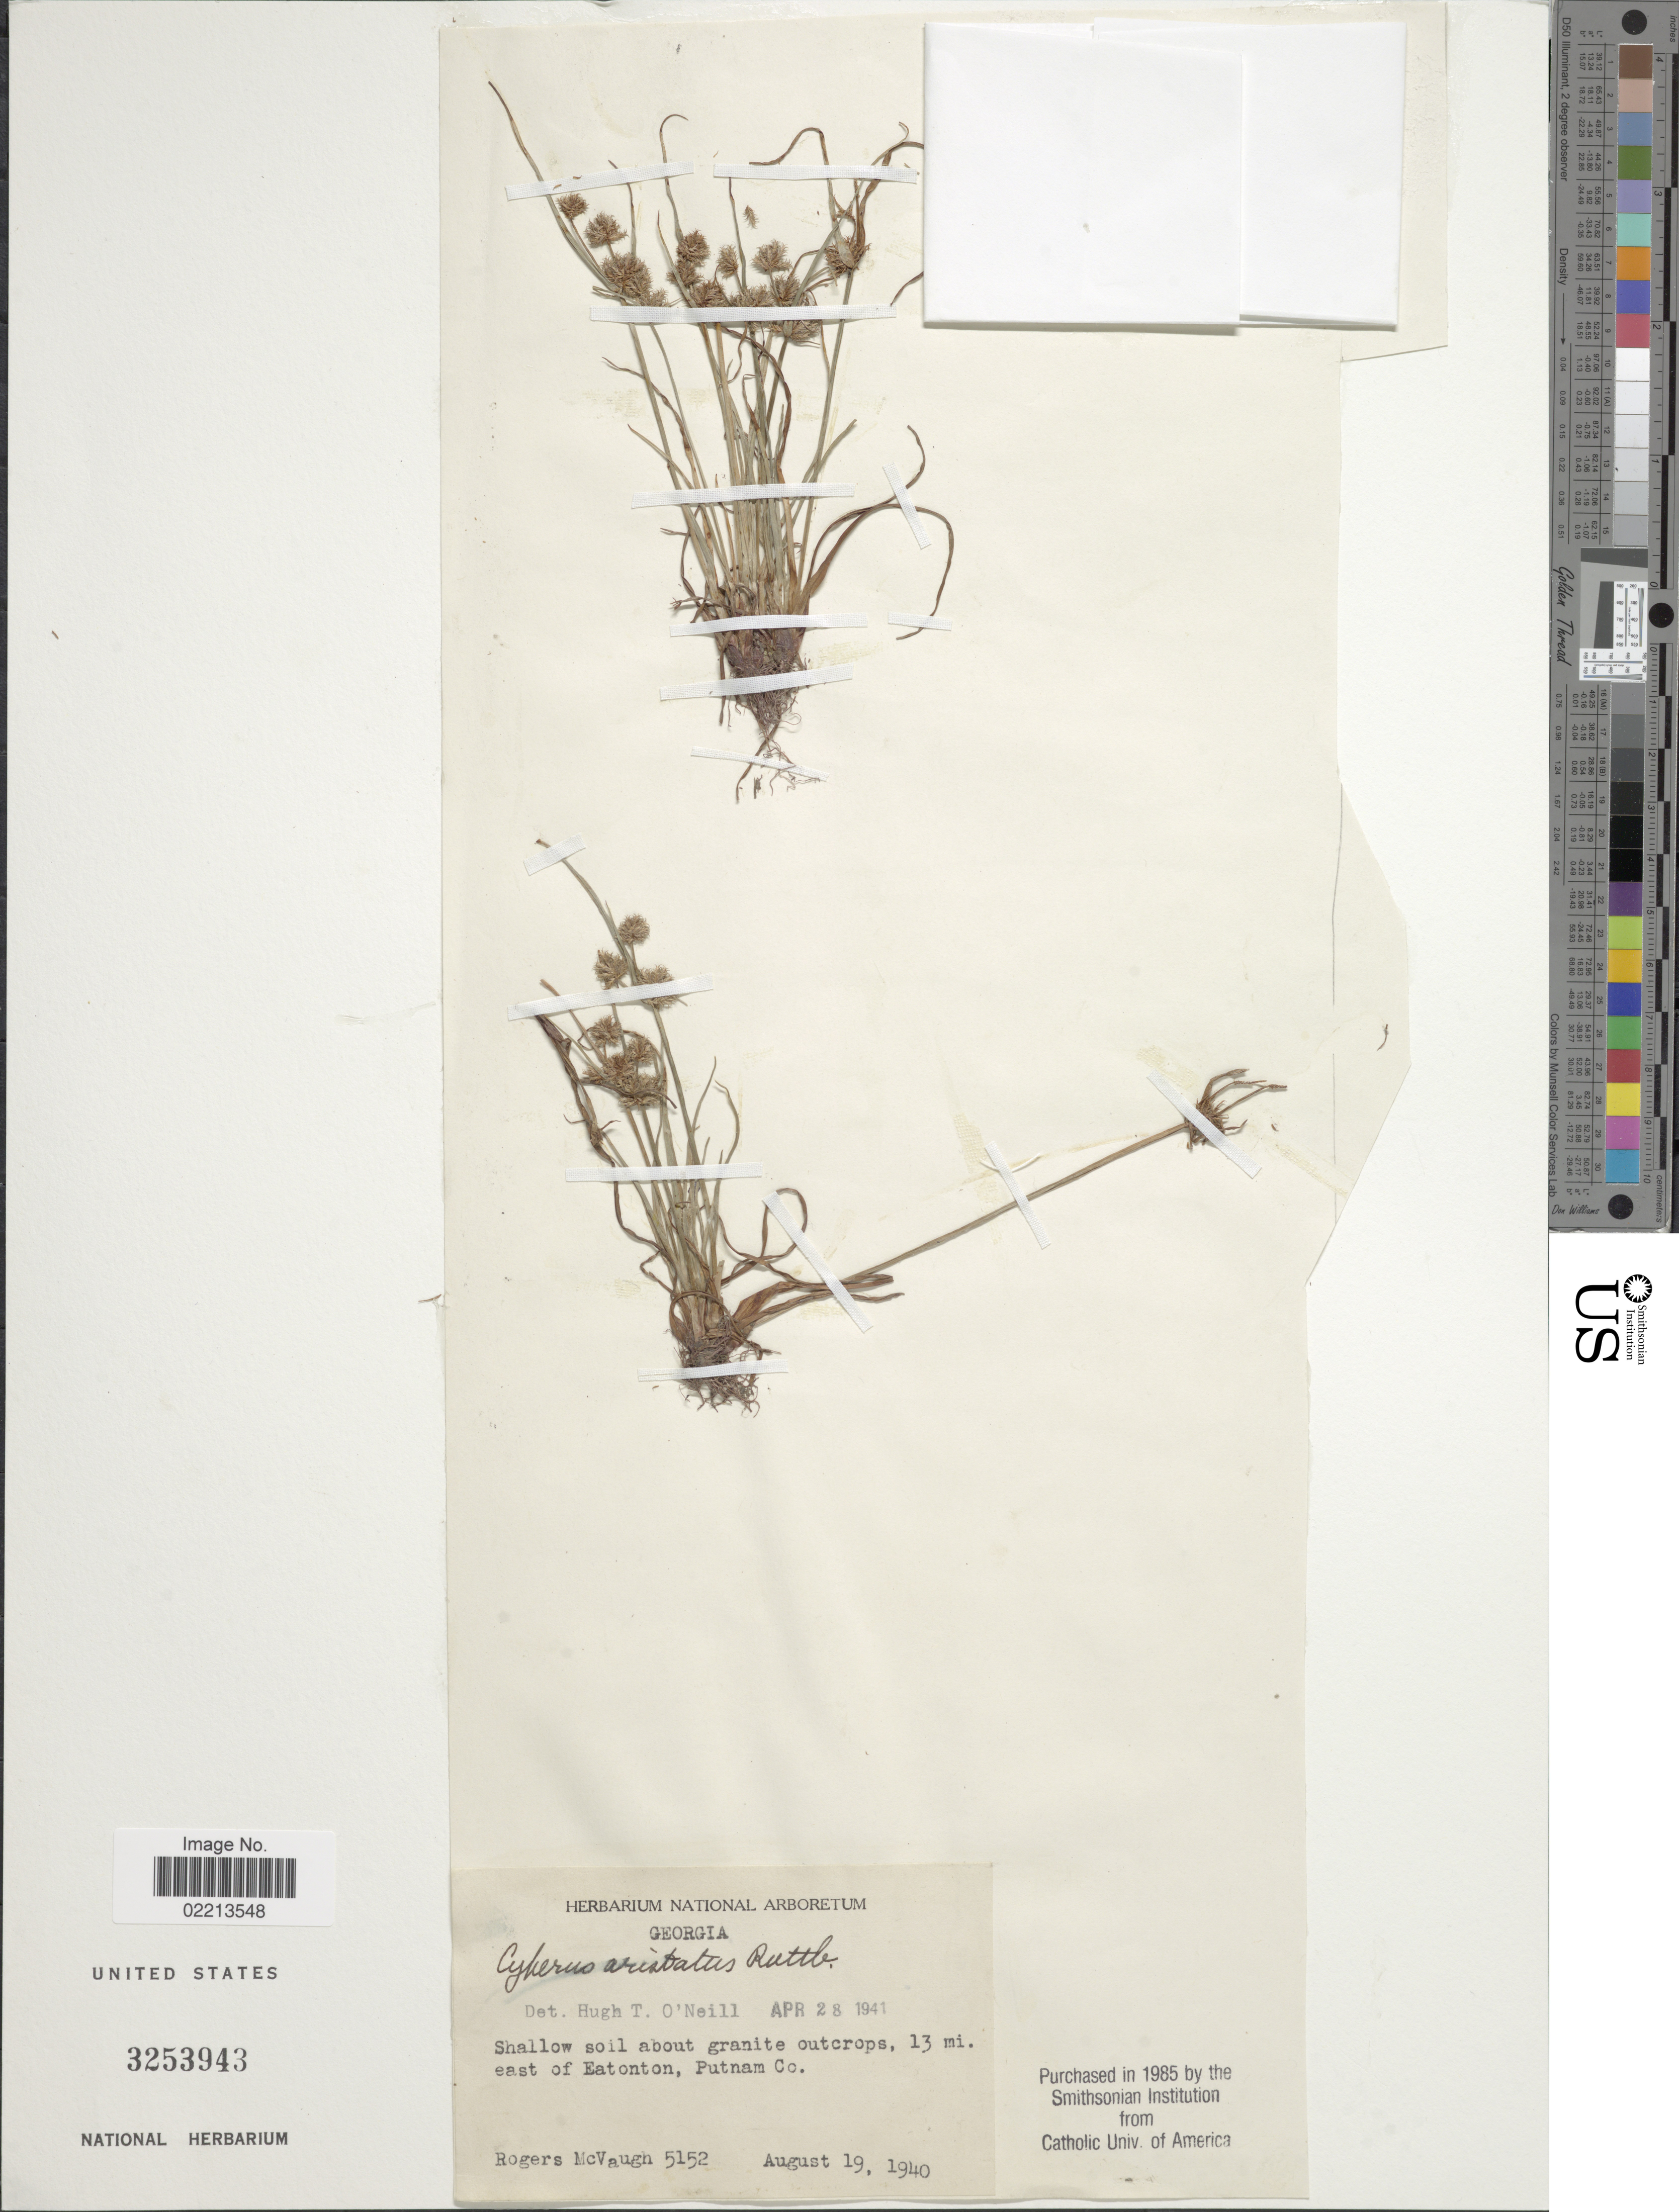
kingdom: Plantae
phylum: Tracheophyta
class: Liliopsida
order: Poales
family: Cyperaceae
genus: Cyperus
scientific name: Cyperus squarrosus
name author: L.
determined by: Strong, Mark T., (BOT), Smithsonian Institution - National Museum of Natural History (UNITED STATES)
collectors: R. McVaugh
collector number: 5152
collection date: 1940-08-19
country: United States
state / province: Georgia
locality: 13 mi east of Eatonton, Putnam Co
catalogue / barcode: US 3253943